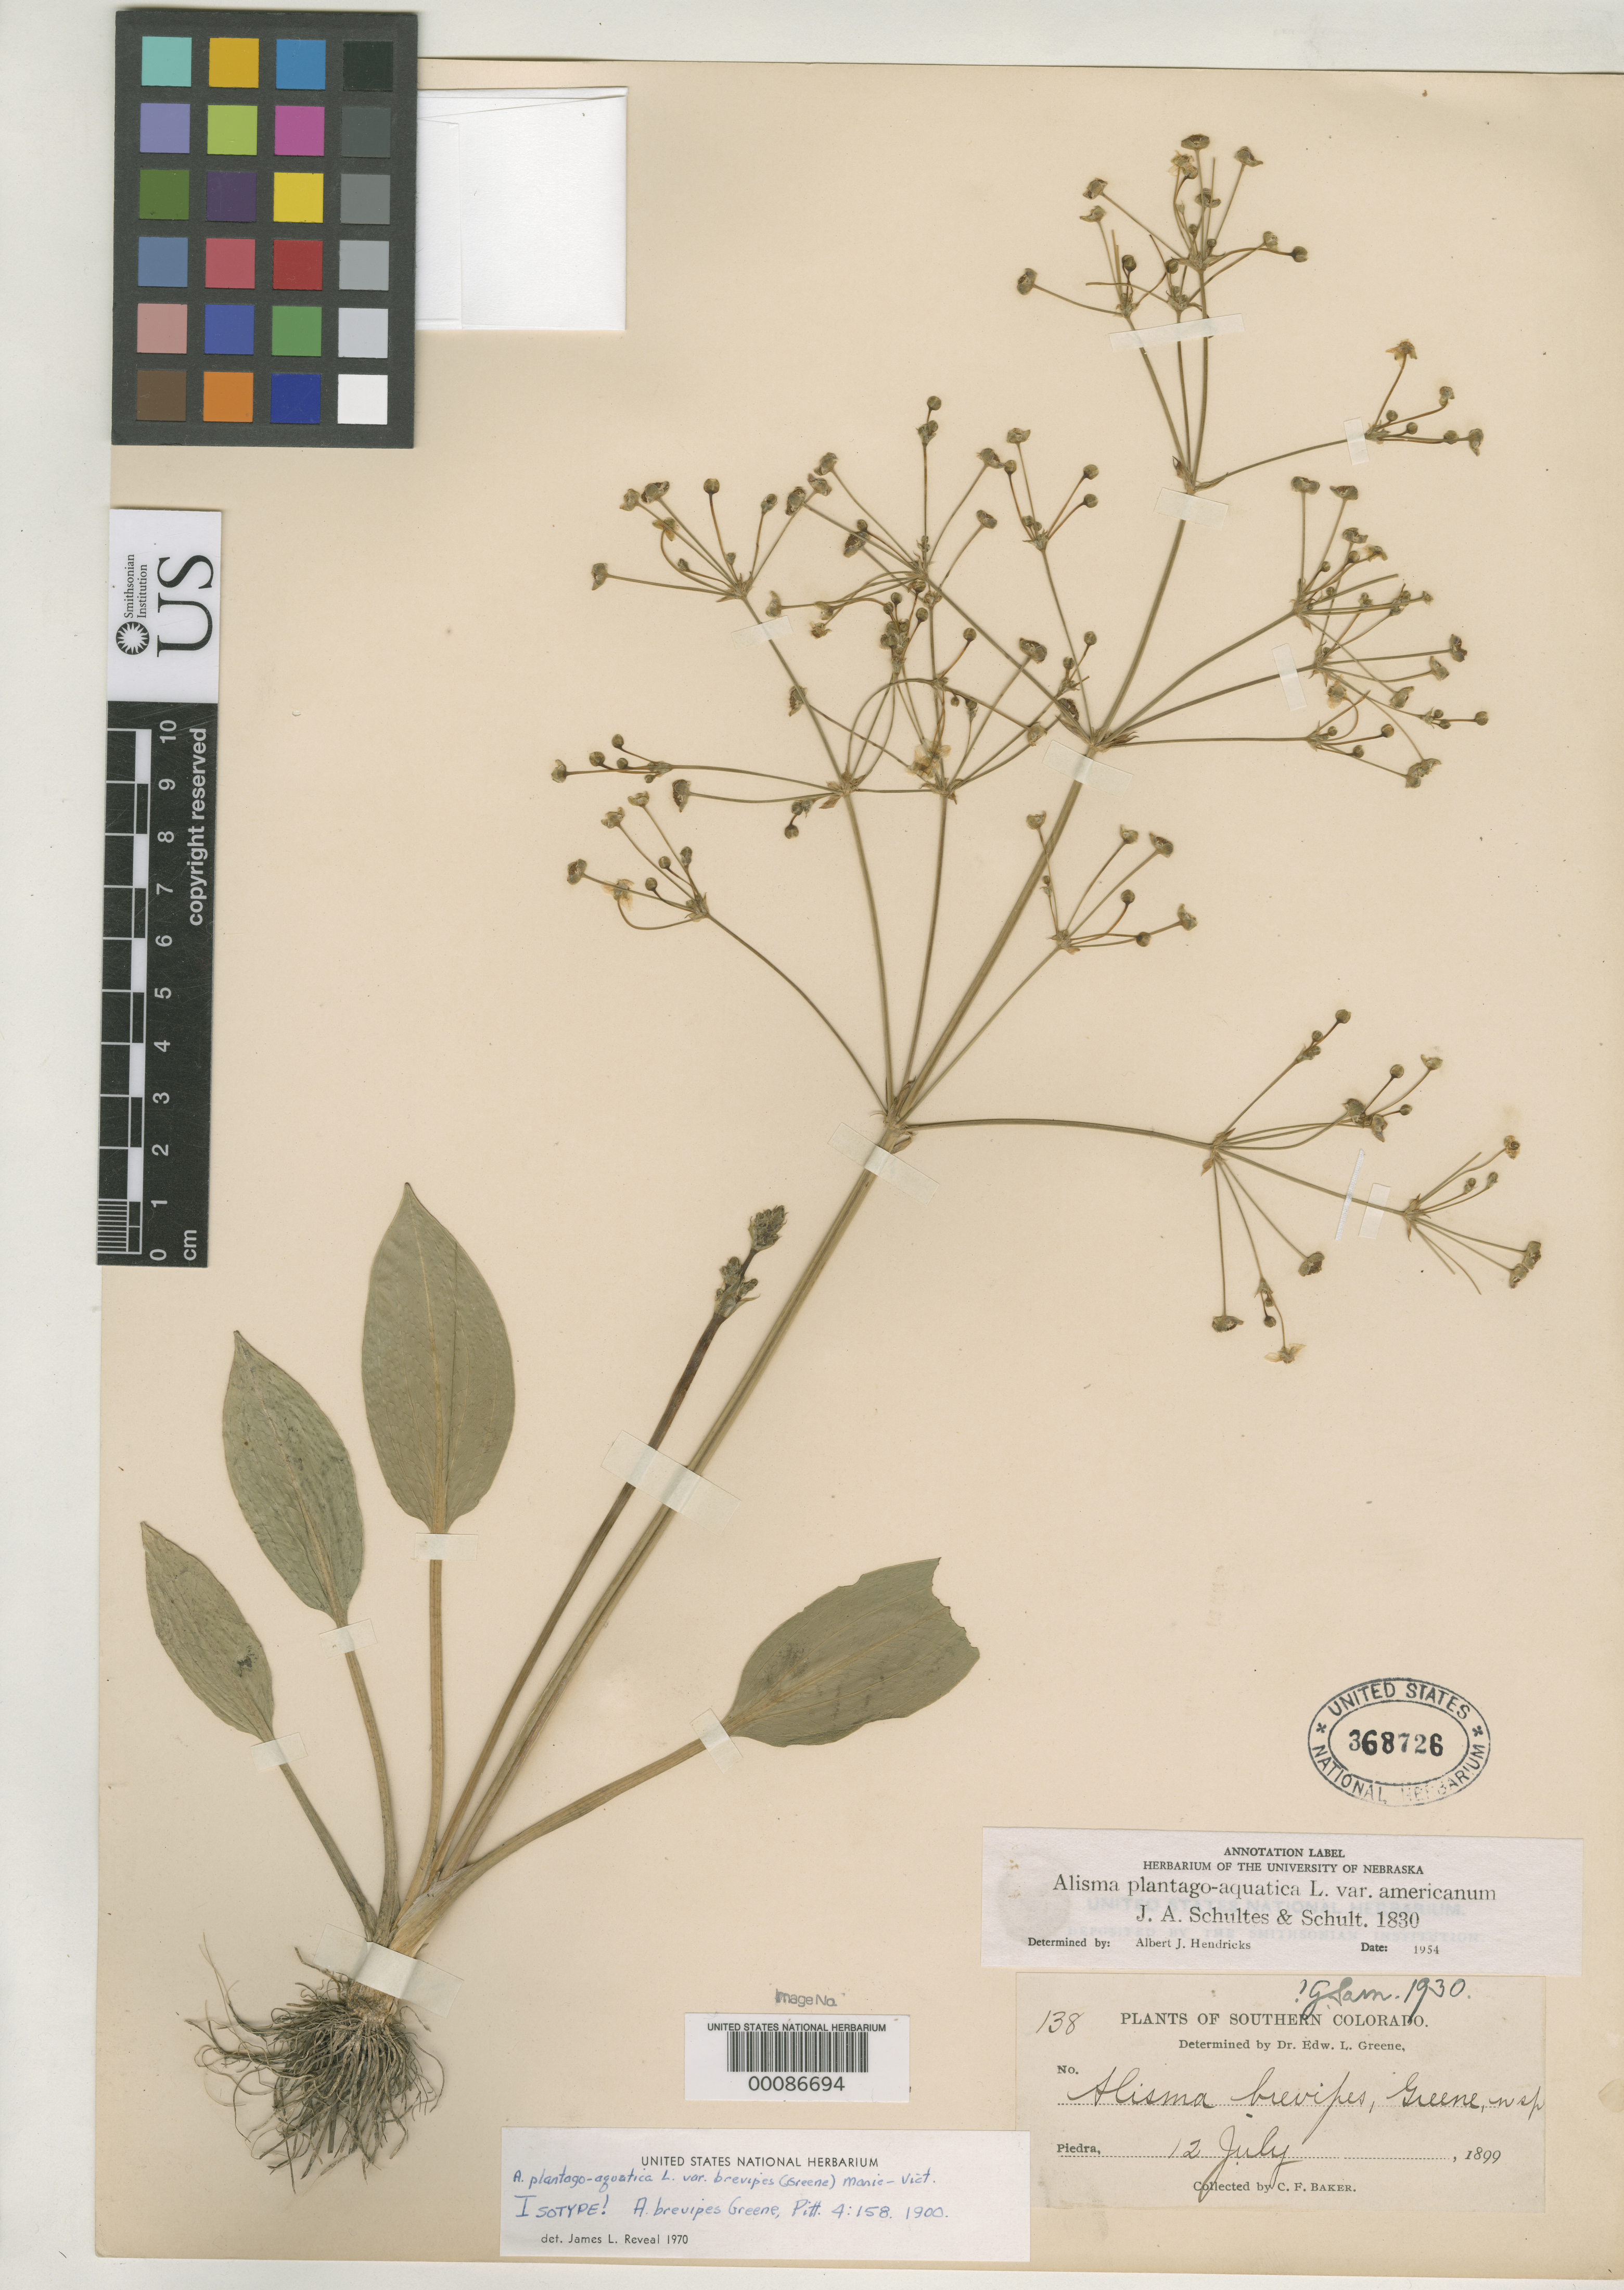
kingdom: Plantae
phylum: Tracheophyta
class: Liliopsida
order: Alismatales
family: Alismataceae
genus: Alisma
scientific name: Alisma brevipes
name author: Greene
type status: Isotype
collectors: C. F. Baker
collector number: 138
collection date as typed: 12 Jul 1899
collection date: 1899-07-12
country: United States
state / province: Colorado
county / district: Archuleta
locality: Piedra.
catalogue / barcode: US 368726